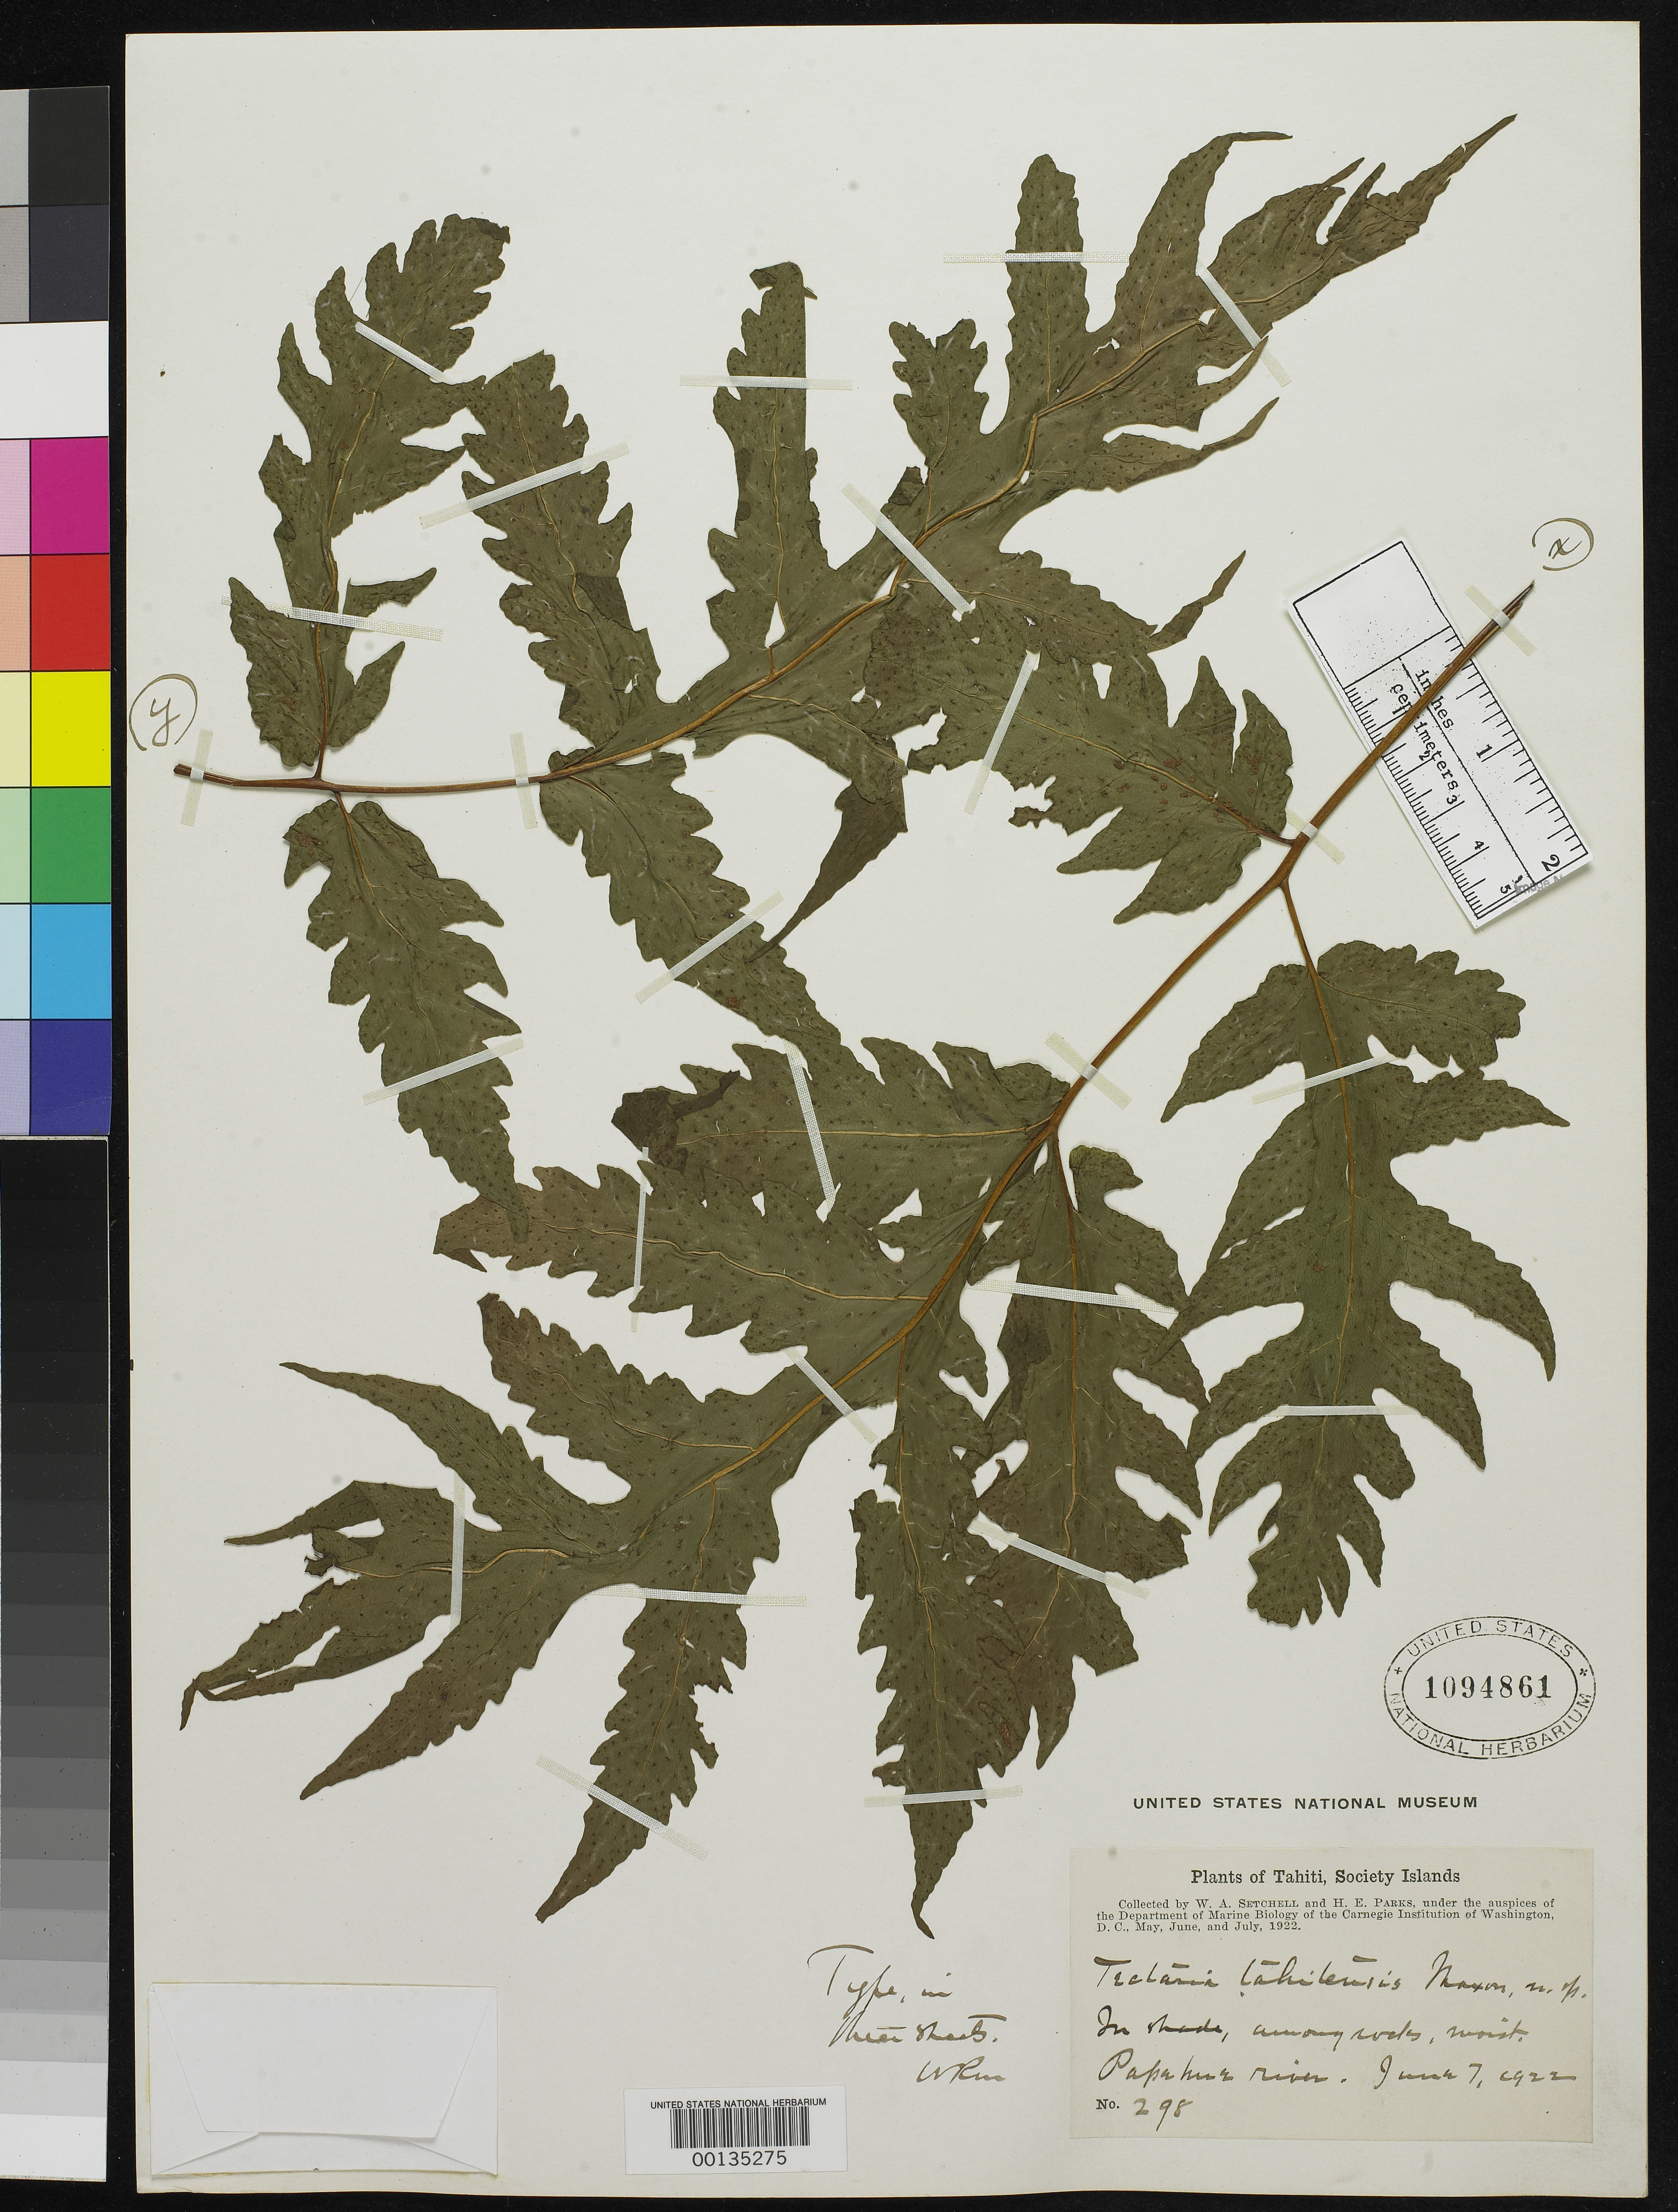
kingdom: Plantae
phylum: Tracheophyta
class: Polypodiopsida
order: Polypodiales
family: Tectariaceae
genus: Tectaria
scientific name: Tectaria tahitensis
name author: Maxon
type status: Holotype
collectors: W. Setchell & H. E. Parks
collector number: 298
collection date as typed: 07 Jun 1922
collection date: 1922-06-07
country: French Polynesia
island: Tahiti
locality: Papehue River. Iles du Vent [Society Is.]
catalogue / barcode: US 1094861